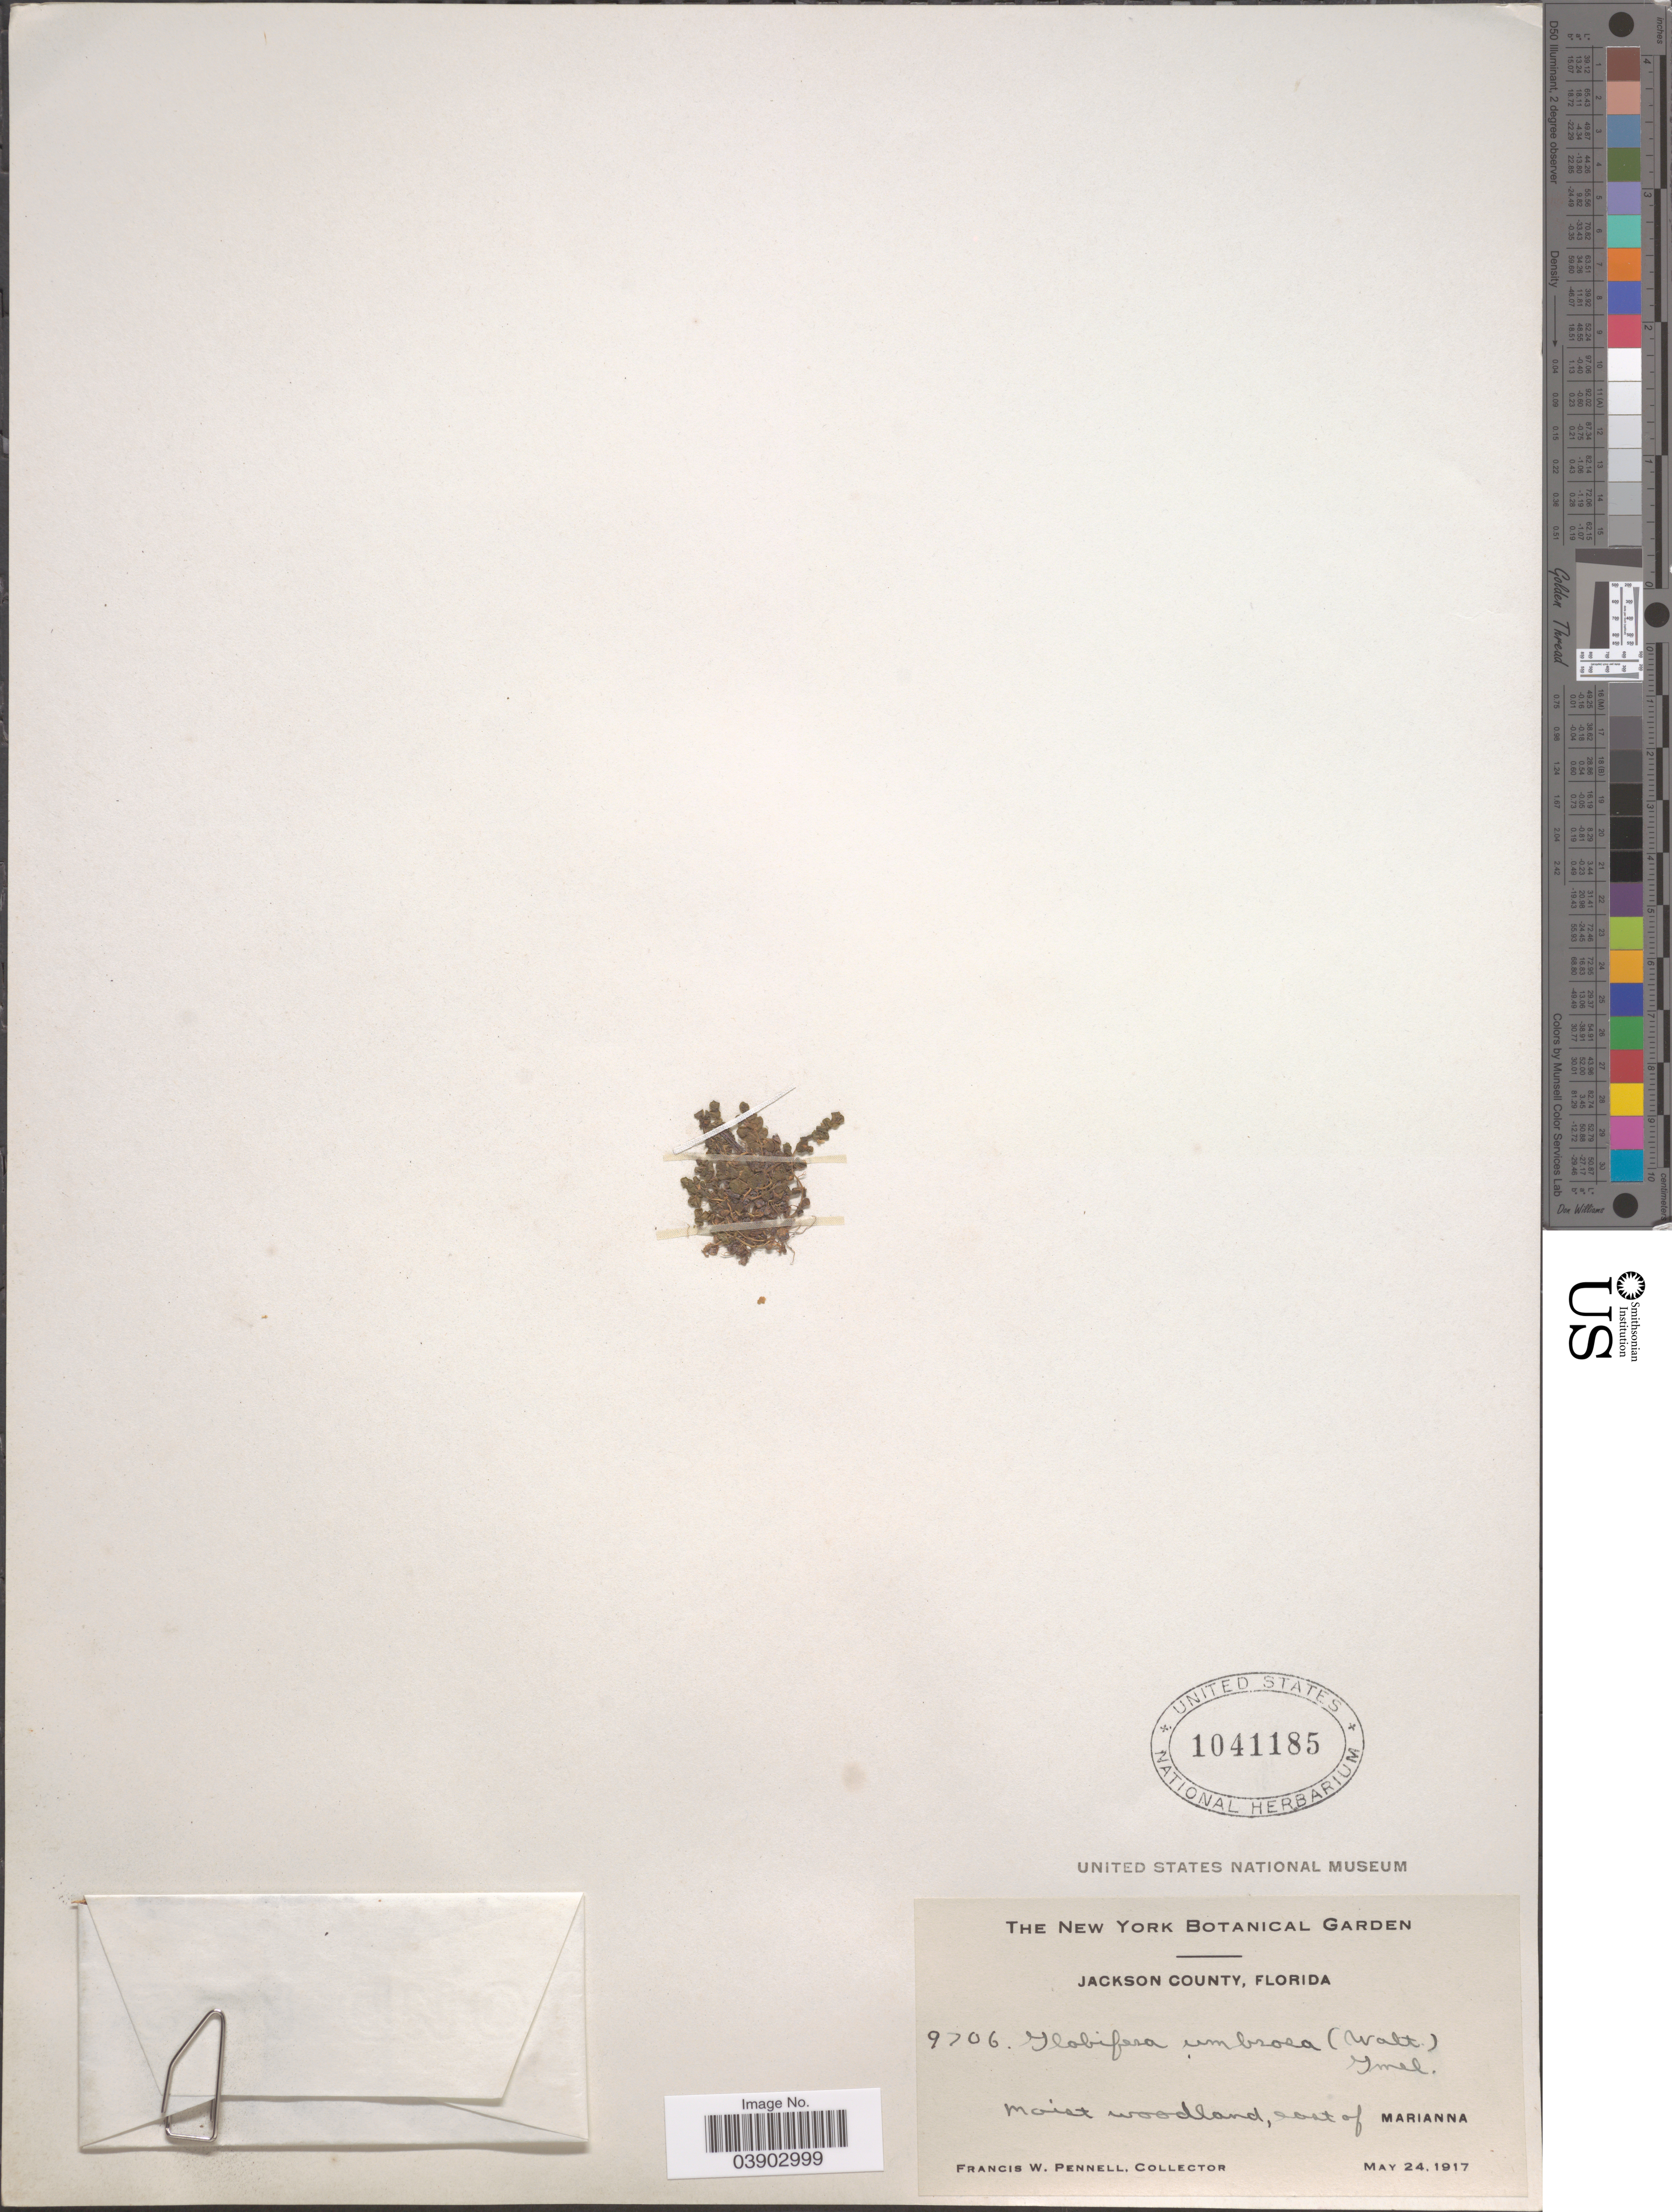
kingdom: Plantae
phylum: Tracheophyta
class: Magnoliopsida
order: Lamiales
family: Linderniaceae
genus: Micranthemum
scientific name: Micranthemum umbrosum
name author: (J.F. Gmel.) S.F. Blake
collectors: F. W. Pennell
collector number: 9706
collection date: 1917-05-24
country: United States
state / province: Florida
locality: Jackson County. East of Marianna.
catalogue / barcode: US 1041185